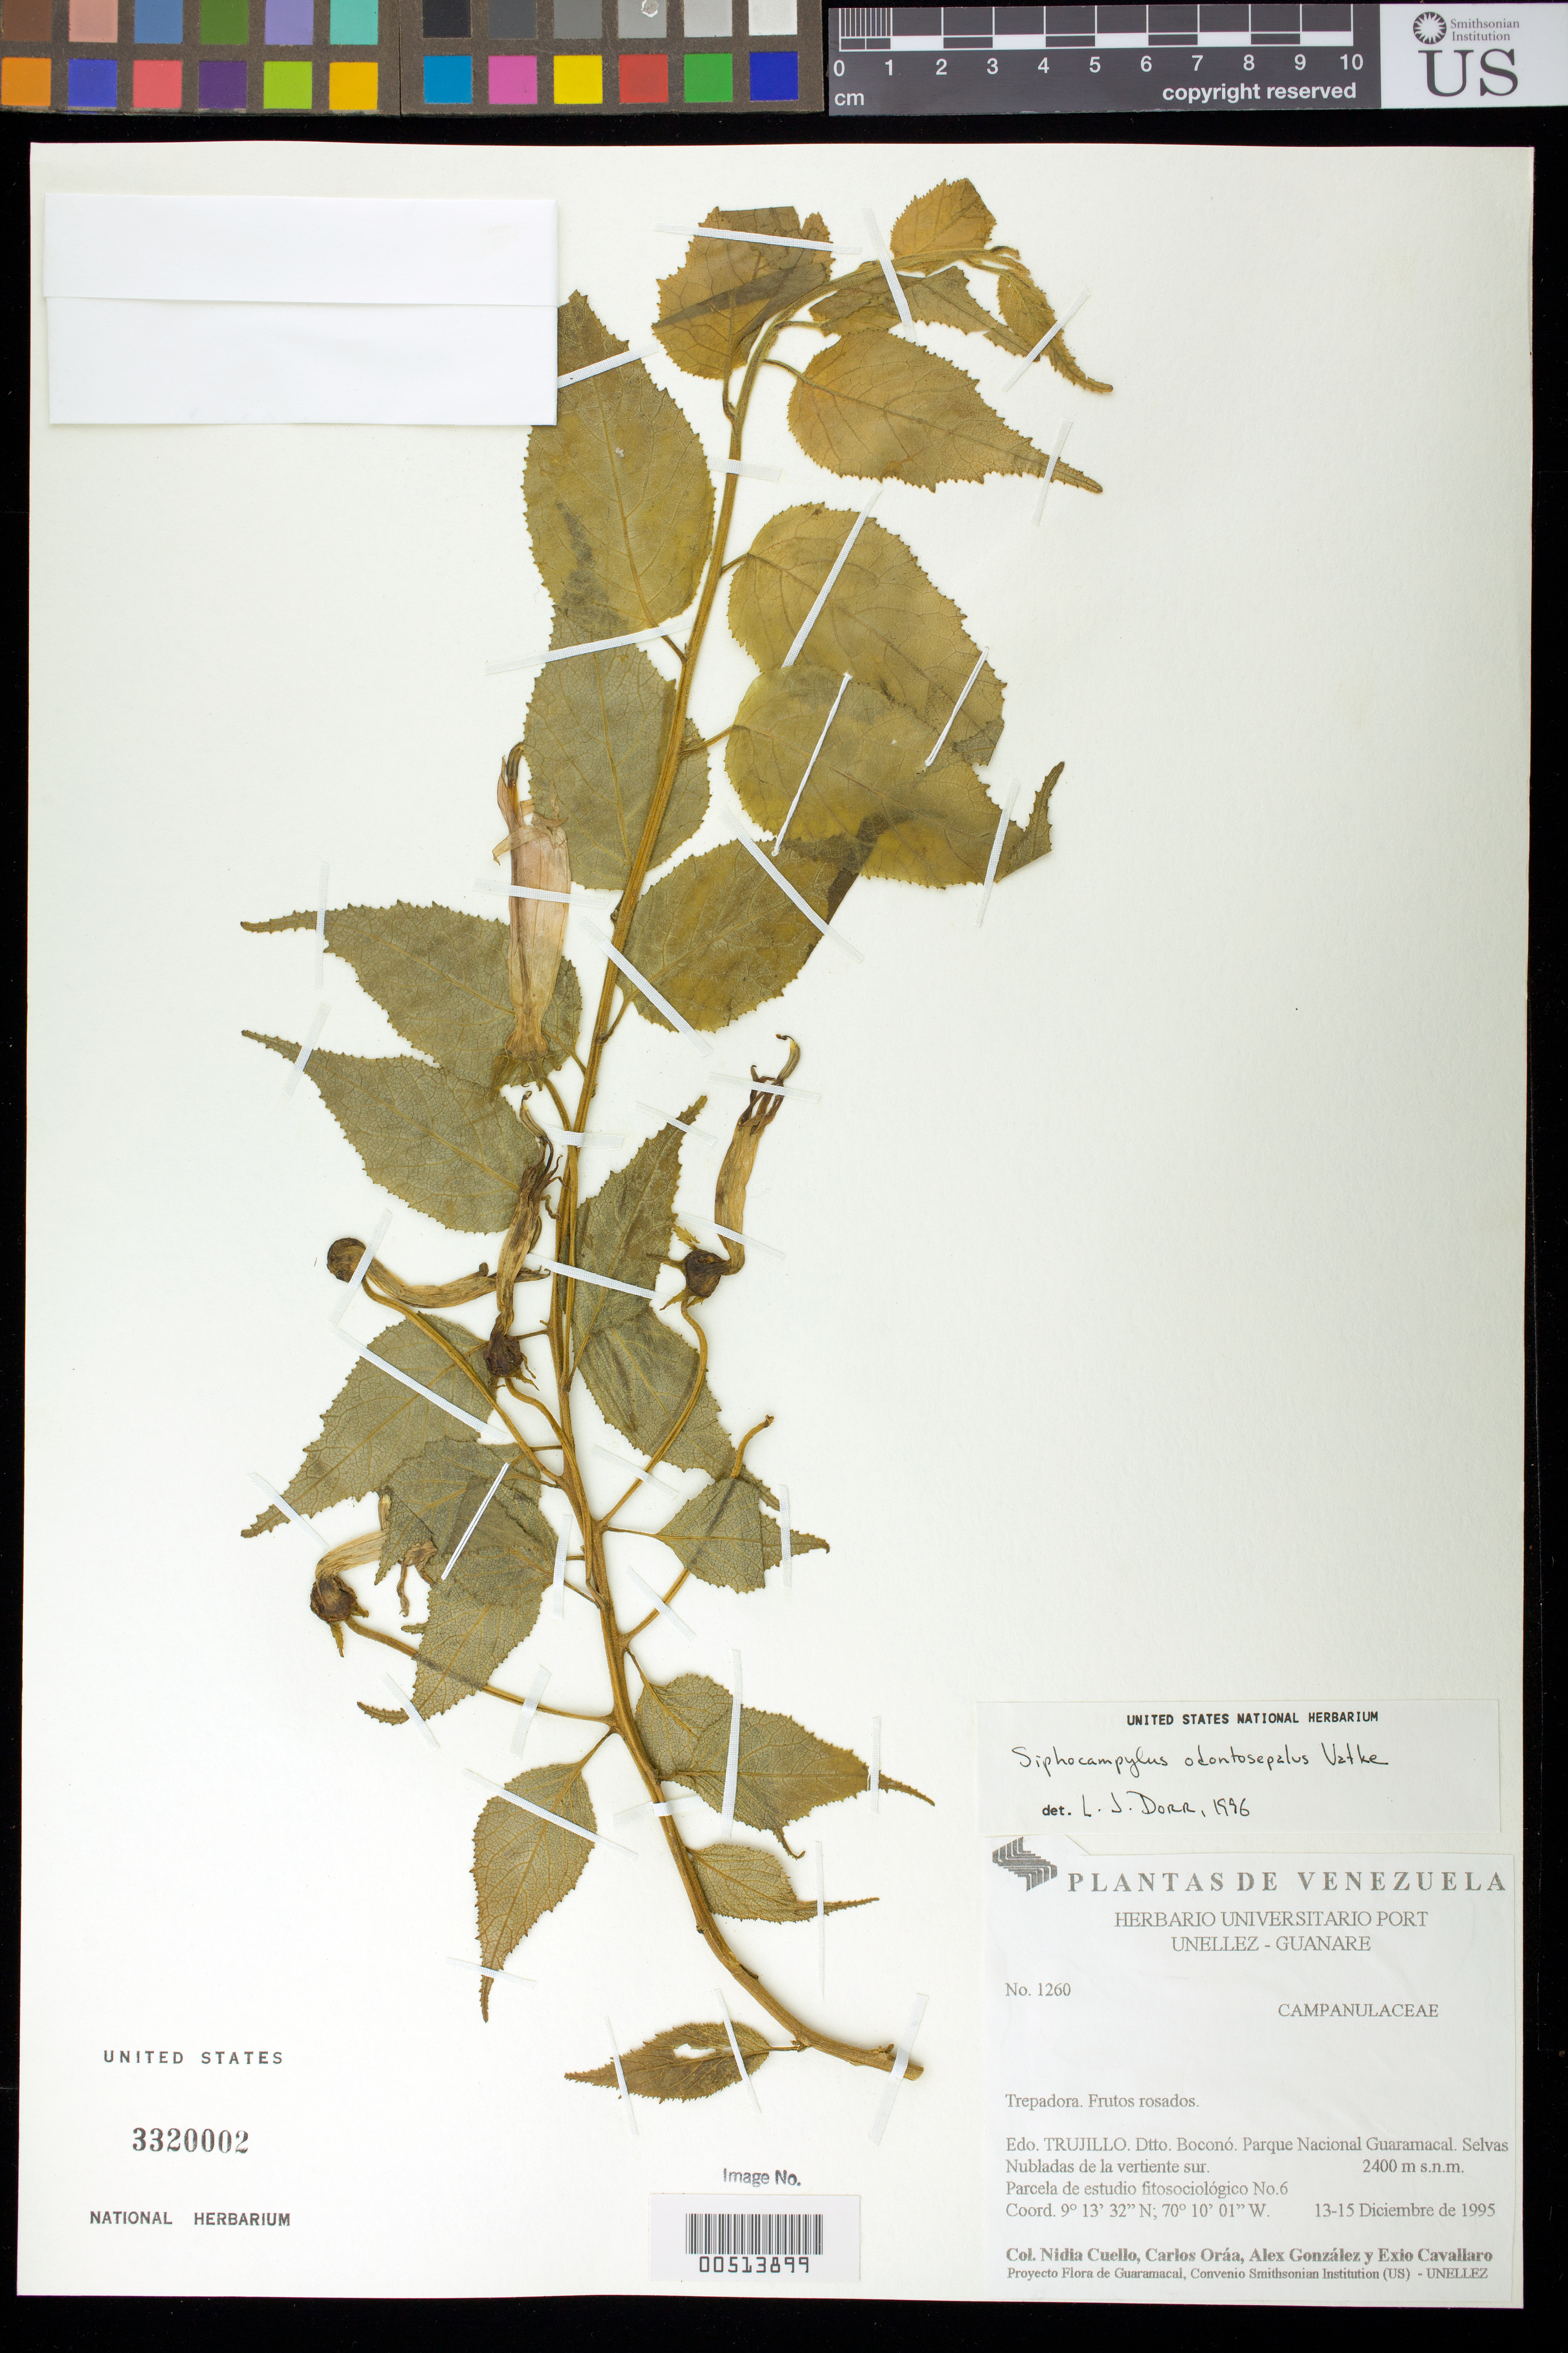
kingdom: Plantae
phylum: Tracheophyta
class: Magnoliopsida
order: Asterales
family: Campanulaceae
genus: Siphocampylus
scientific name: Siphocampylus odontosepalus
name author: Vatke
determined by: Dorr, L. J., (BOT), Smithsonian Institution - National Museum of Natural History (UNITED STATES)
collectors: N. L. Cuello, C. Oráa, A. Gonzáles & E. Cavallaro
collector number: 1260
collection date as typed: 13 Dec 1995 to 15 Dec 1995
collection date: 1995-12-13/1995-12-15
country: Venezuela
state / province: Trujillo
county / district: Boconó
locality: Parque Nacional Guaramacal, vertiente S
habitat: Selva Nubladas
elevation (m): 2400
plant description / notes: F, NY, PORT, US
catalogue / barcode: US 3320002